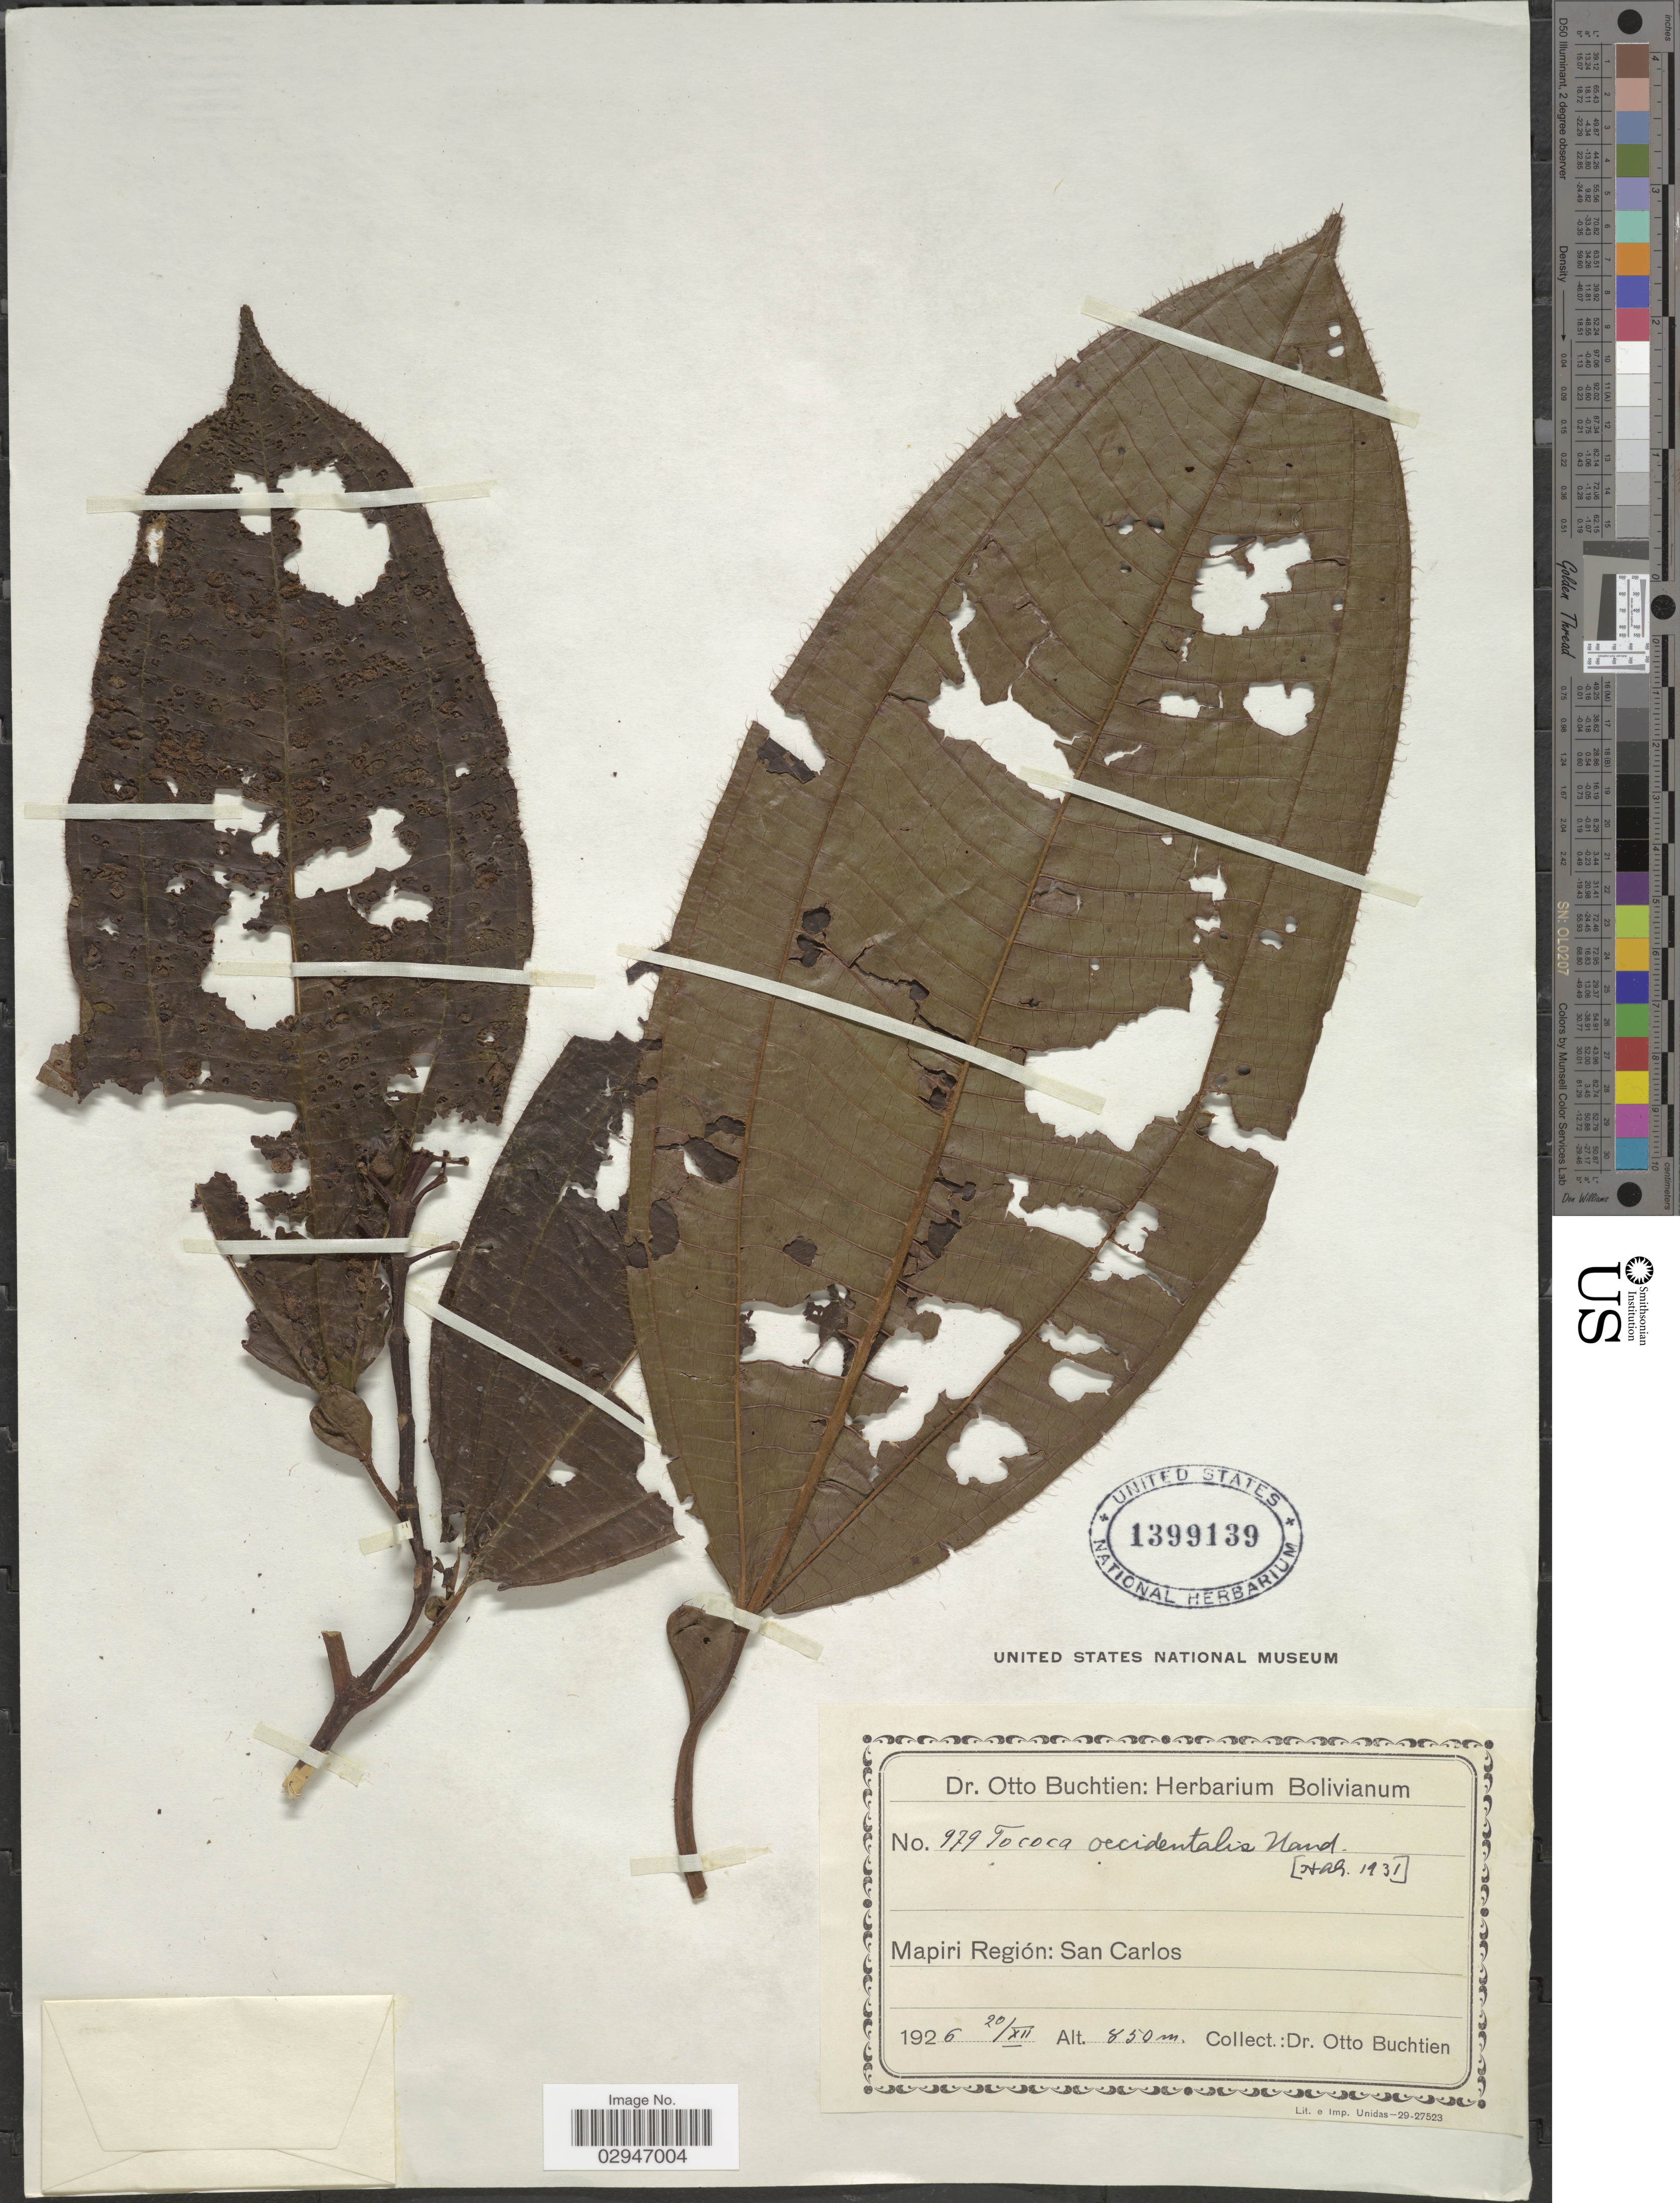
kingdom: Plantae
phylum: Tracheophyta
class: Magnoliopsida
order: Myrtales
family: Melastomataceae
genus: Tococa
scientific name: Tococa occidentalis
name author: Naudin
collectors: O. Buchtien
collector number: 979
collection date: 1926-12-20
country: Bolivia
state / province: La Paz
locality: Mapiri Región: San Carlos.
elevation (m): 850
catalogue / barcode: US 1399139